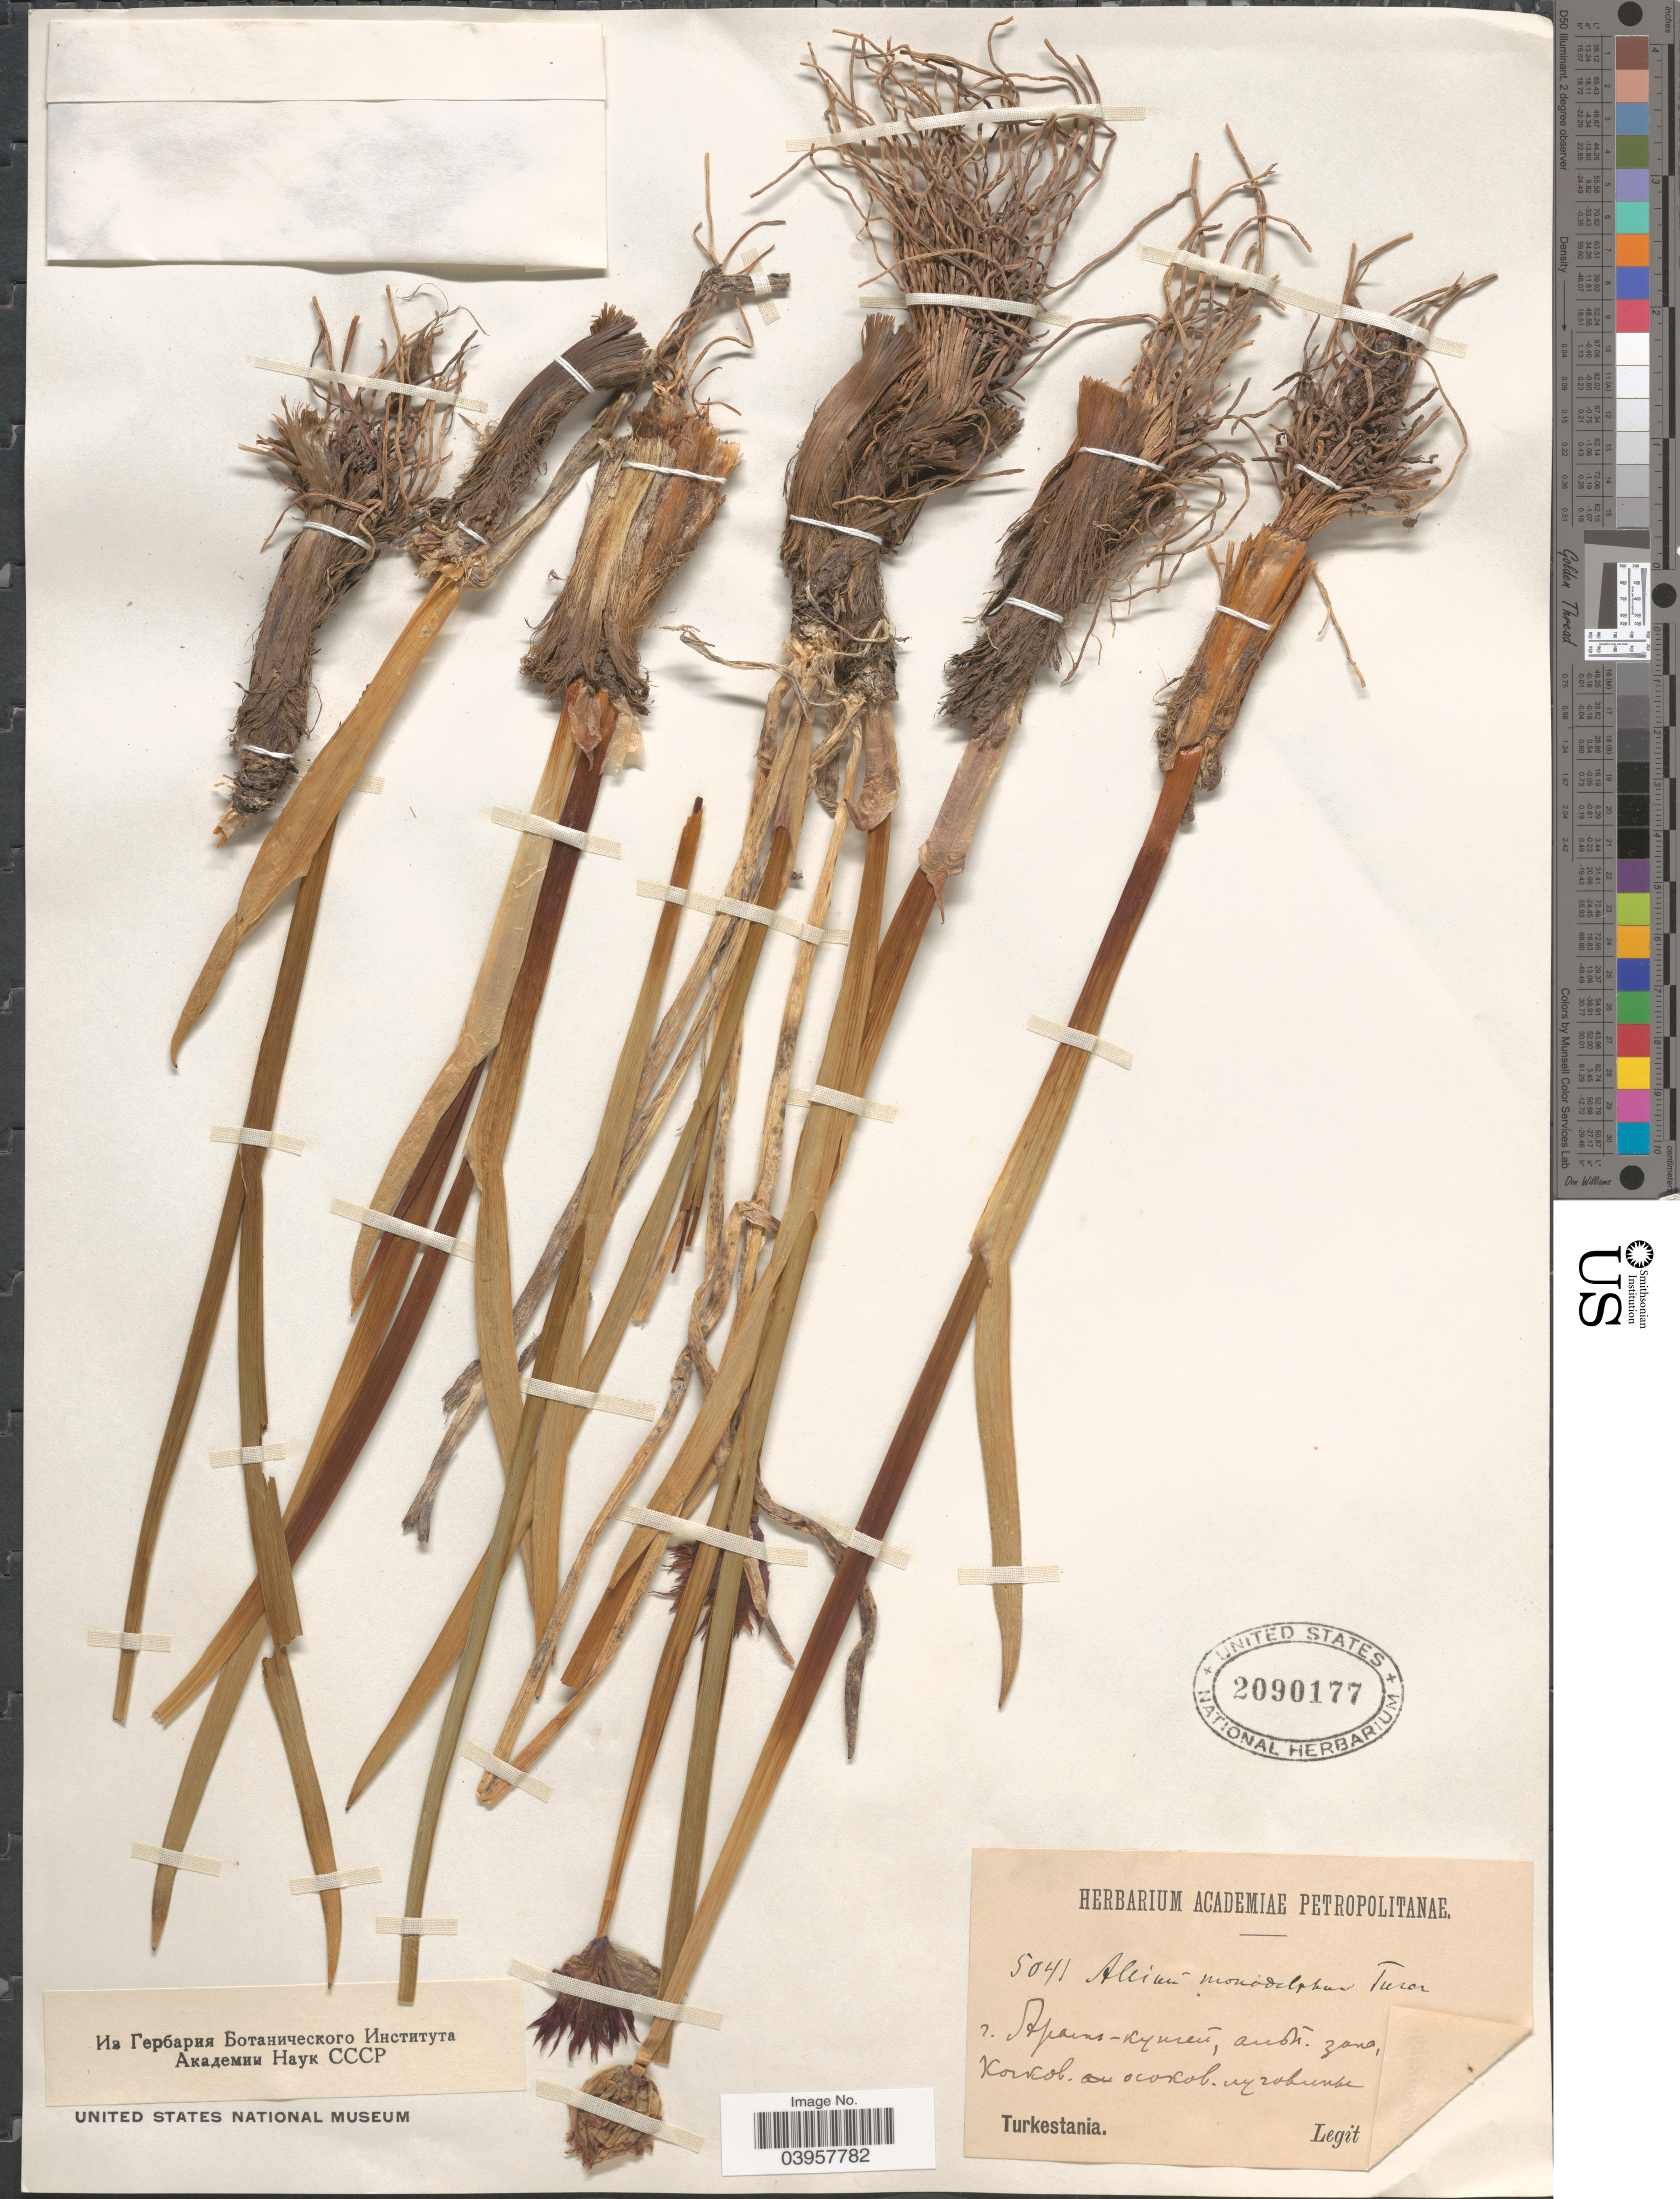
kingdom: Plantae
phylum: Tracheophyta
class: Liliopsida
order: Asparagales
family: Amaryllidaceae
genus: Allium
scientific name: Allium monadelphum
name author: Turcz. ex Kunth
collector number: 5041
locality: X. Turkestania.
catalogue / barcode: US 2090177